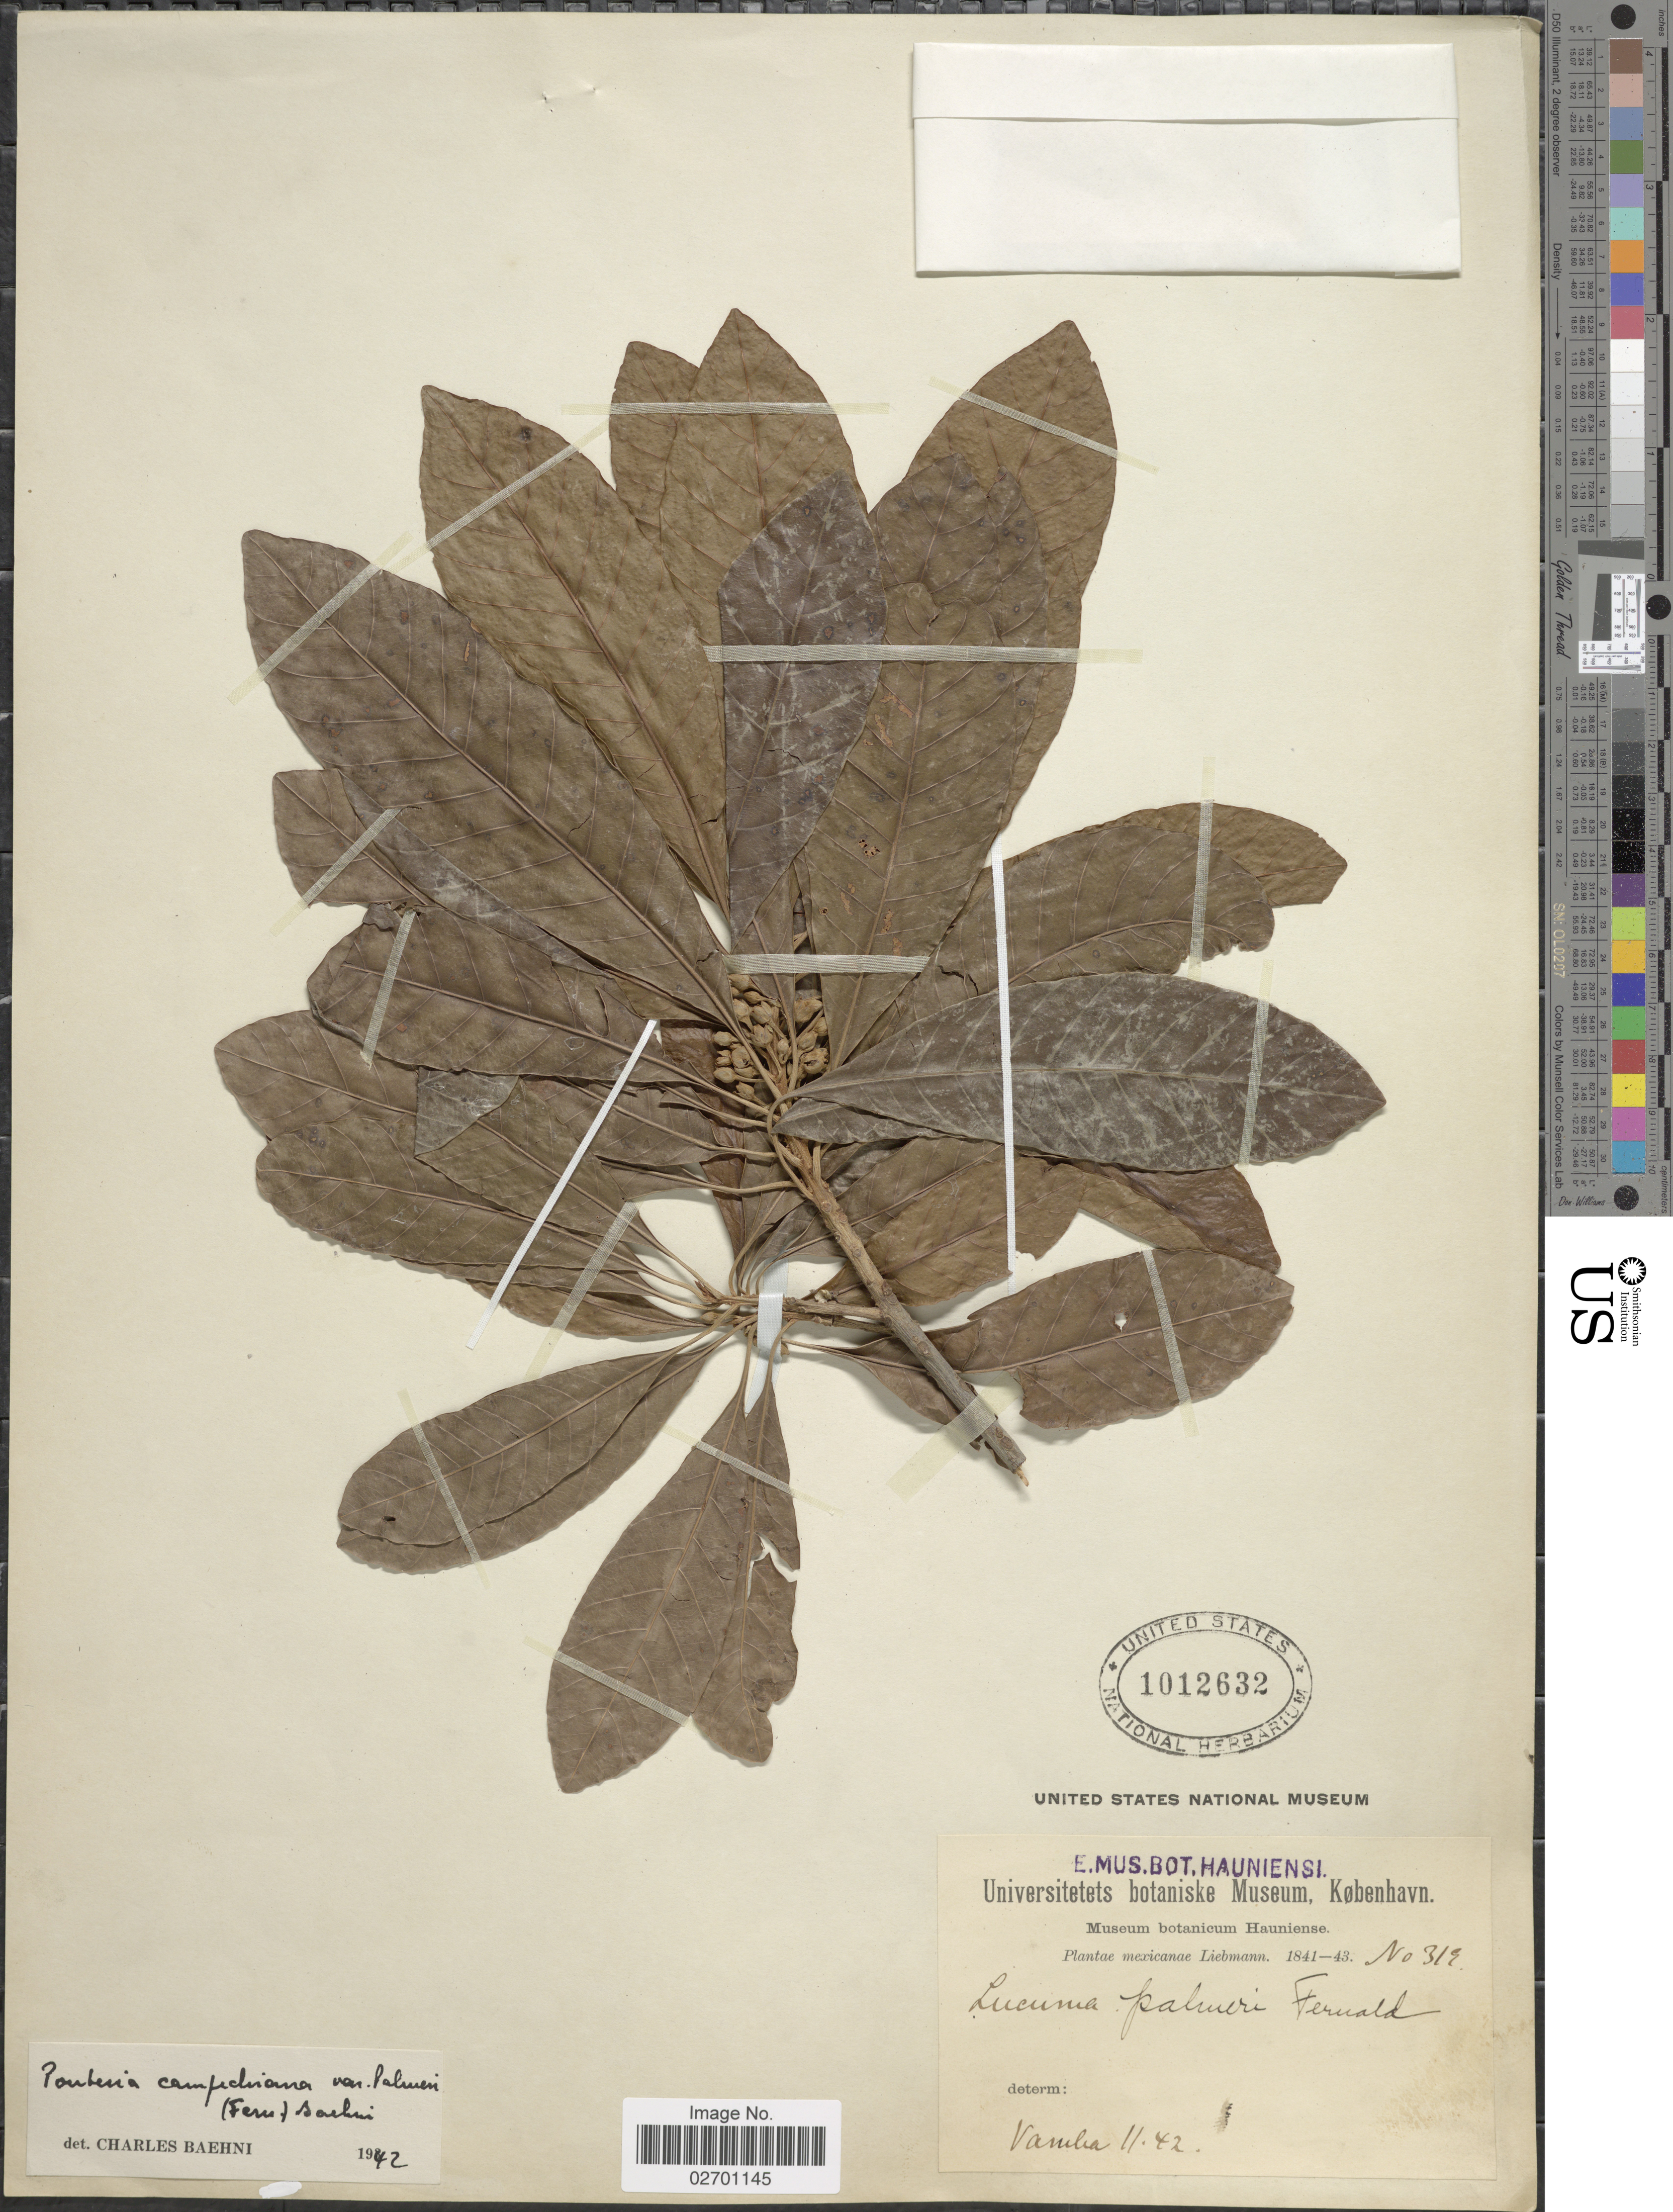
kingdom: Plantae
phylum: Tracheophyta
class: Magnoliopsida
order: Ericales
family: Sapotaceae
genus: Pouteria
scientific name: Pouteria campechiana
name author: (Kunth) Baehni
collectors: Liebmann, --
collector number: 319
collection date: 1841/1843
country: Mexico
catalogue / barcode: US 1012632